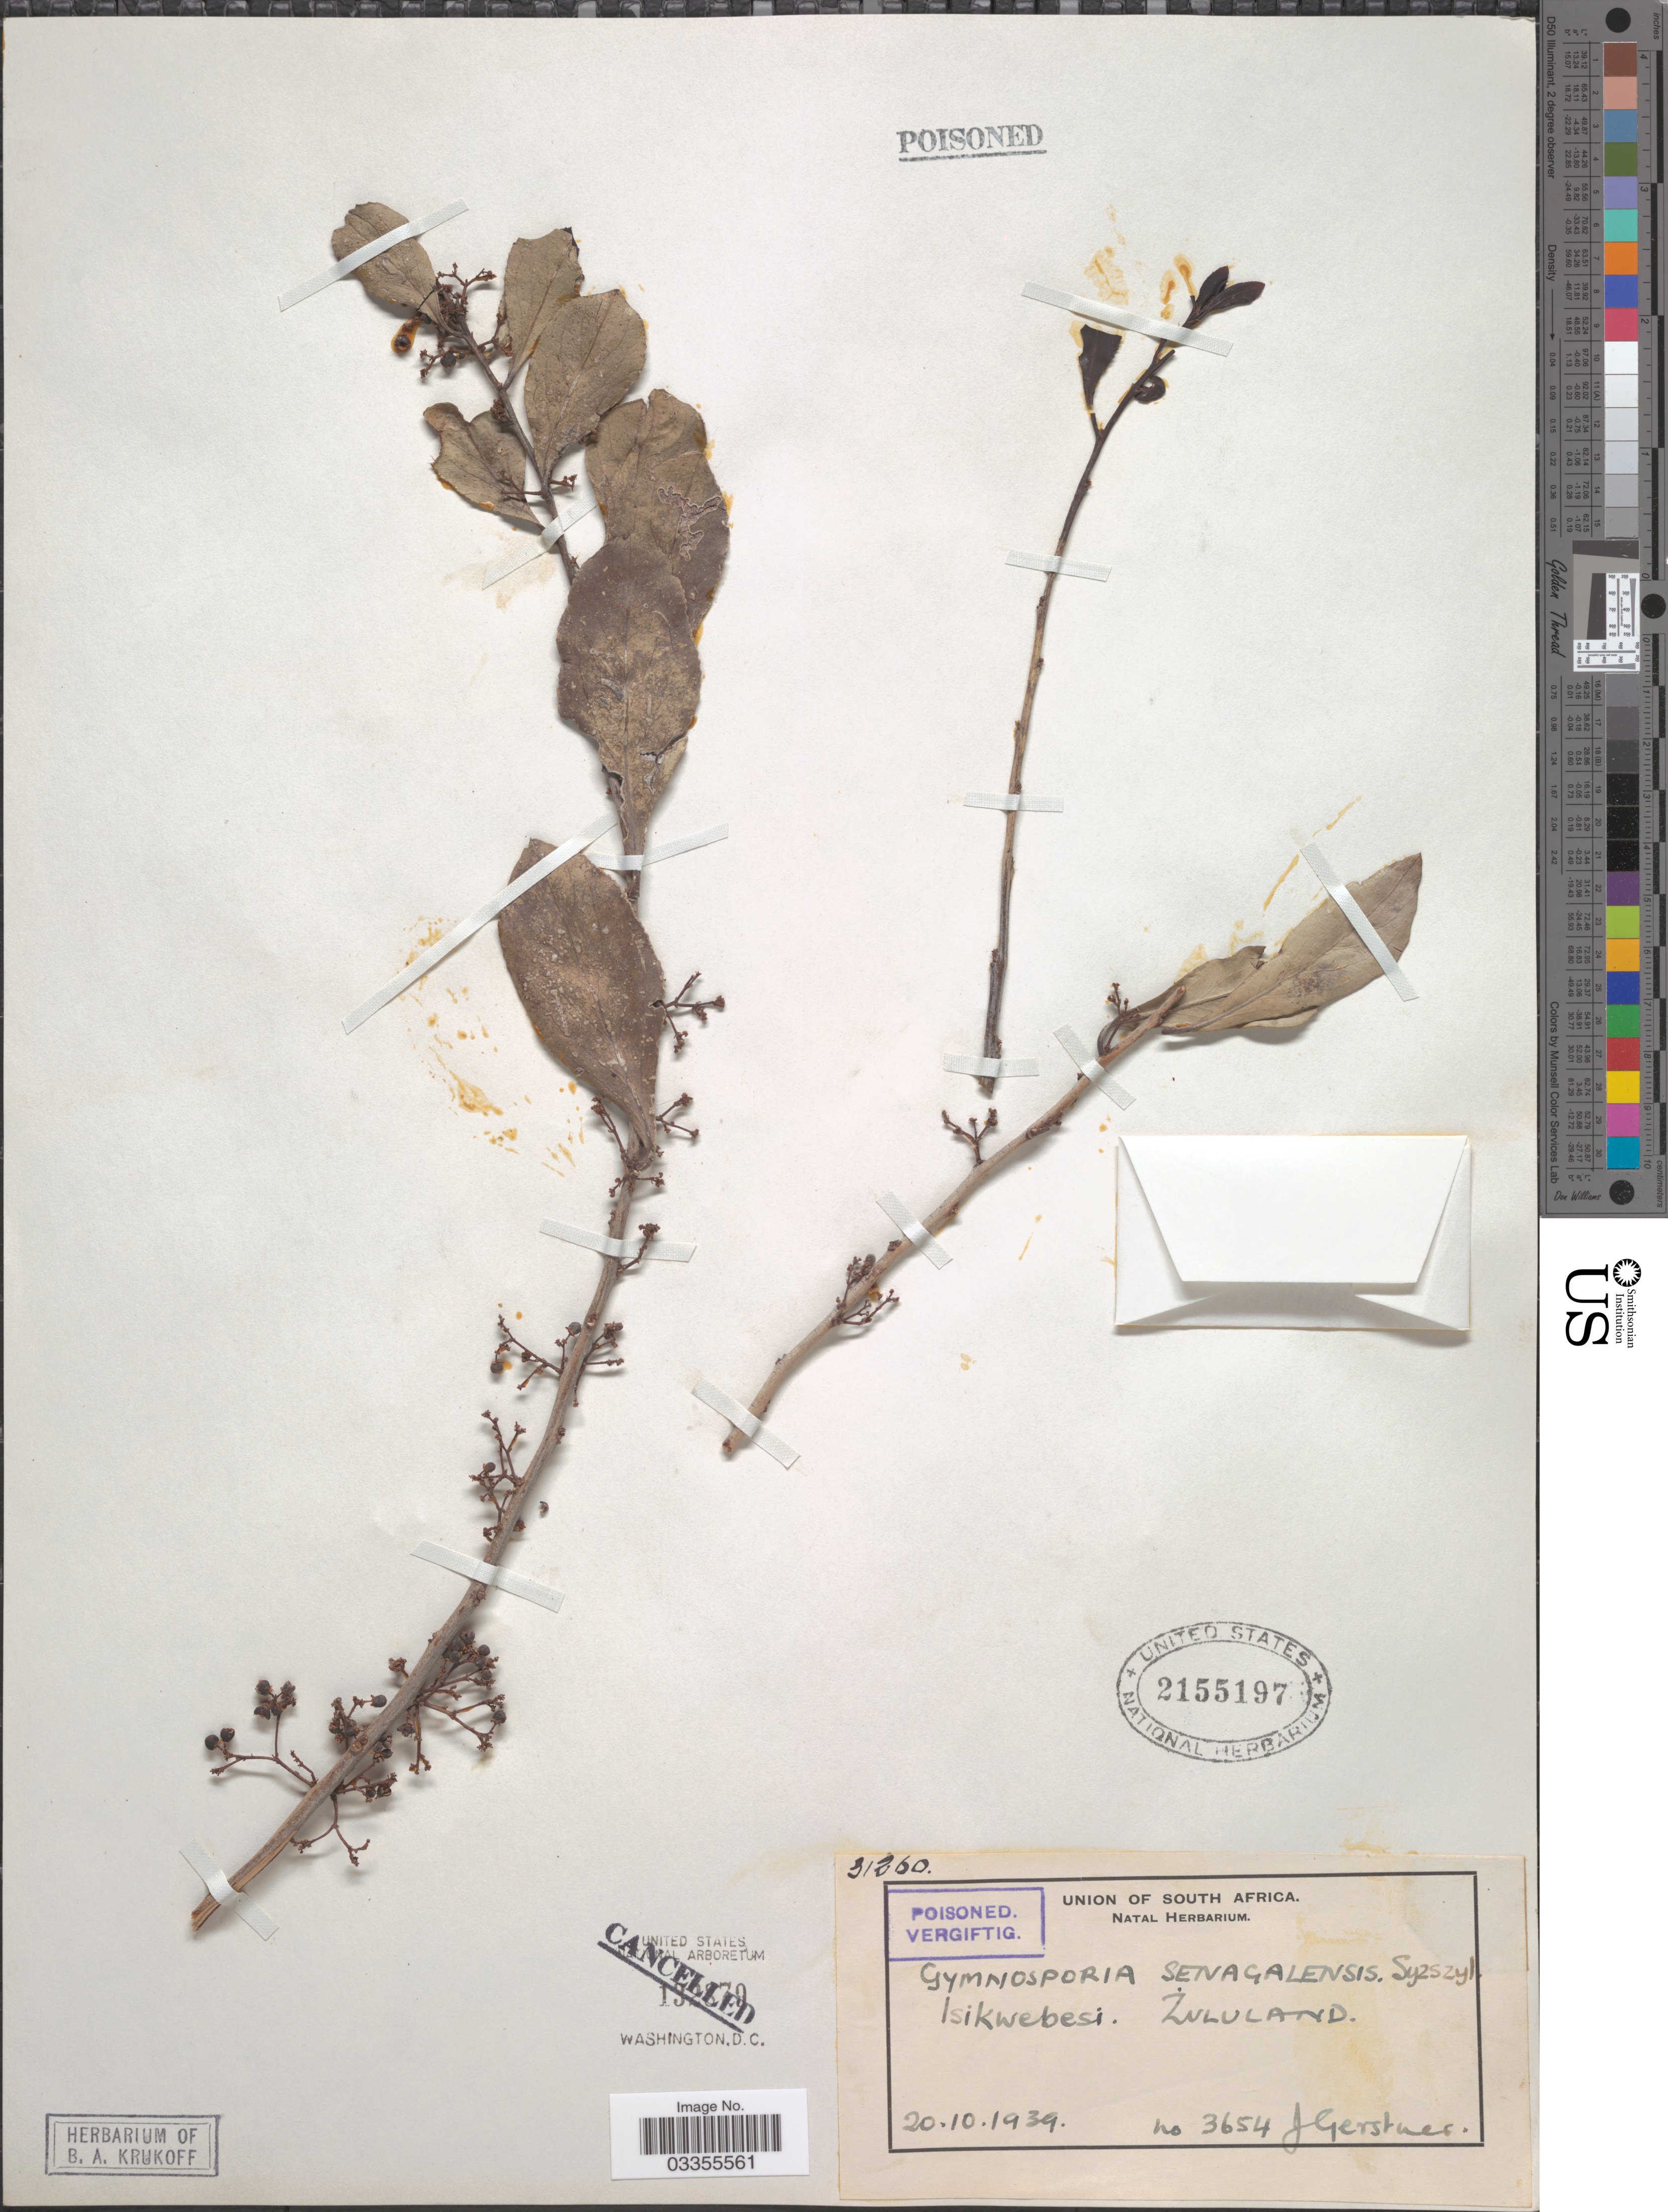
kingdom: Plantae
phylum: Tracheophyta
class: Magnoliopsida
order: Celastrales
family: Celastraceae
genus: Gymnosporia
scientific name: Gymnosporia senegalensis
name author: (Lam.) Loes.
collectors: J. Gerstner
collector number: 3654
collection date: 1939-10-20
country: South Africa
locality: Isikwebesi. Zululand.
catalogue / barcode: US 2155197